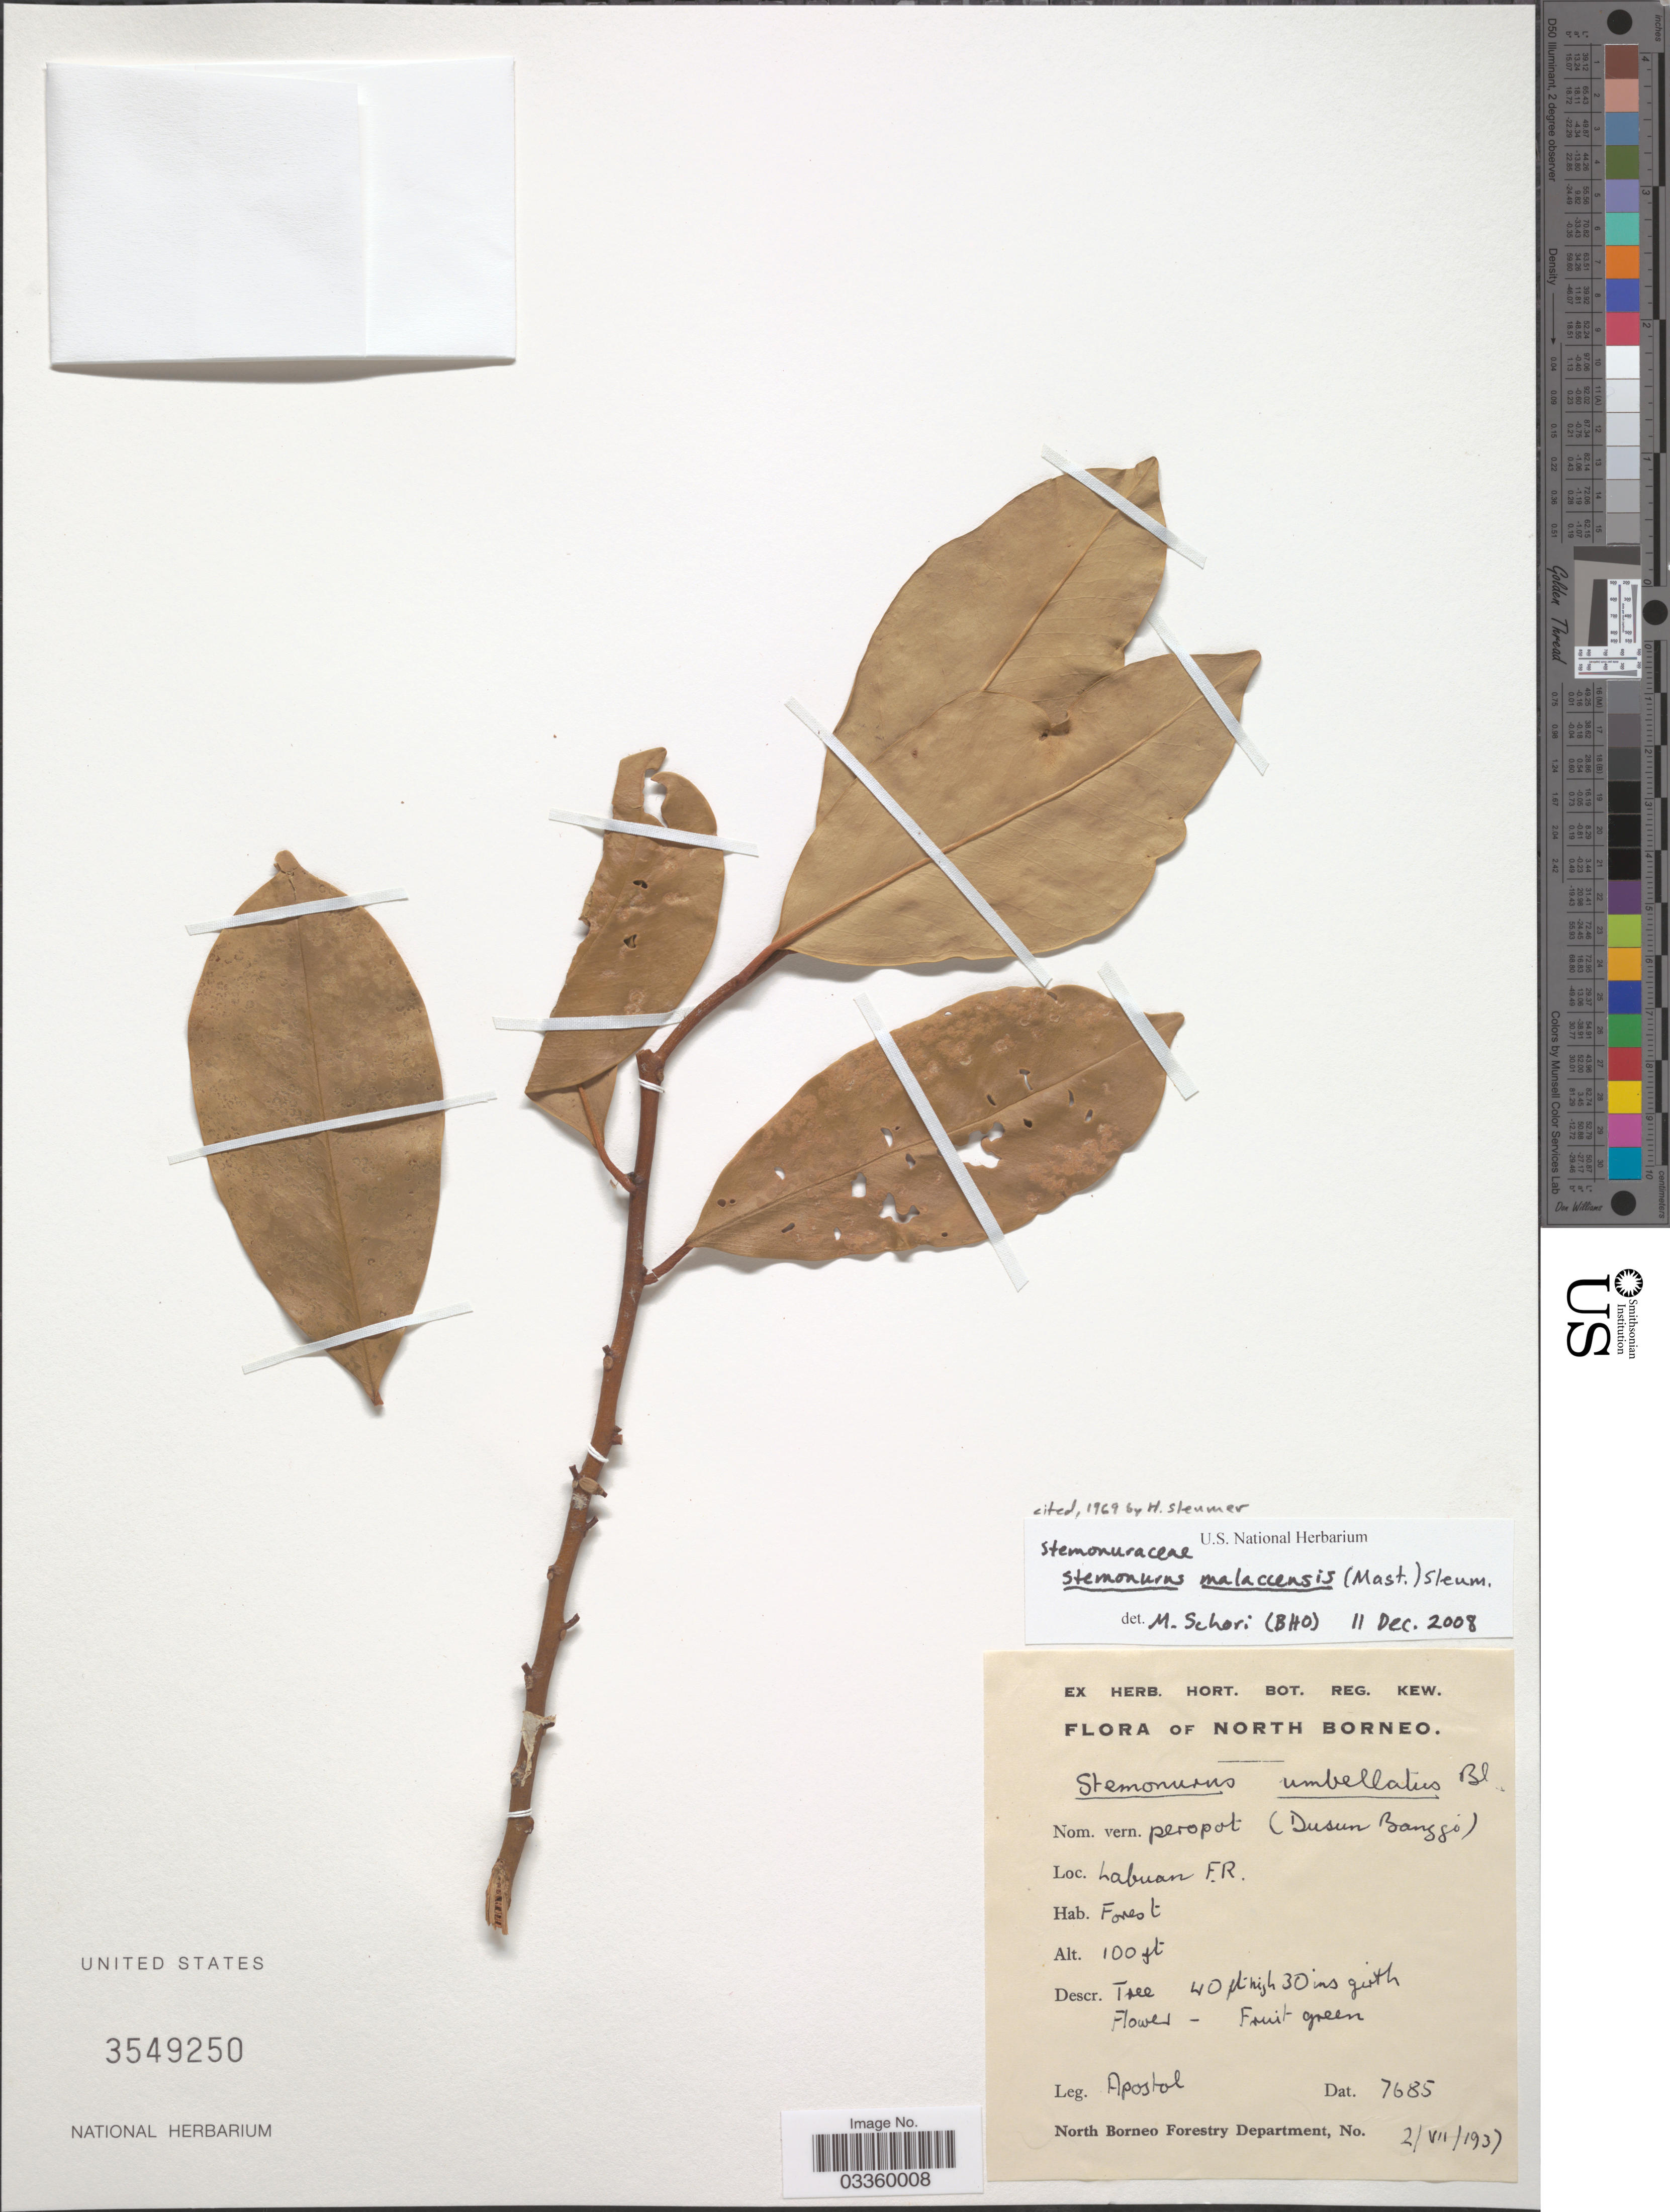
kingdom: Plantae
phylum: Tracheophyta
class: Magnoliopsida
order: Cardiopteridales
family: Stemonuraceae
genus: Stemonurus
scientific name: Stemonurus malaccensis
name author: (Mast.) Sleumer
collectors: -. Apostol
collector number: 7685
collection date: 1937-07-02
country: Malaysia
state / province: Labuan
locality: North Borneo. Labuan F.R.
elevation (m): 30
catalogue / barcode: US 3549250